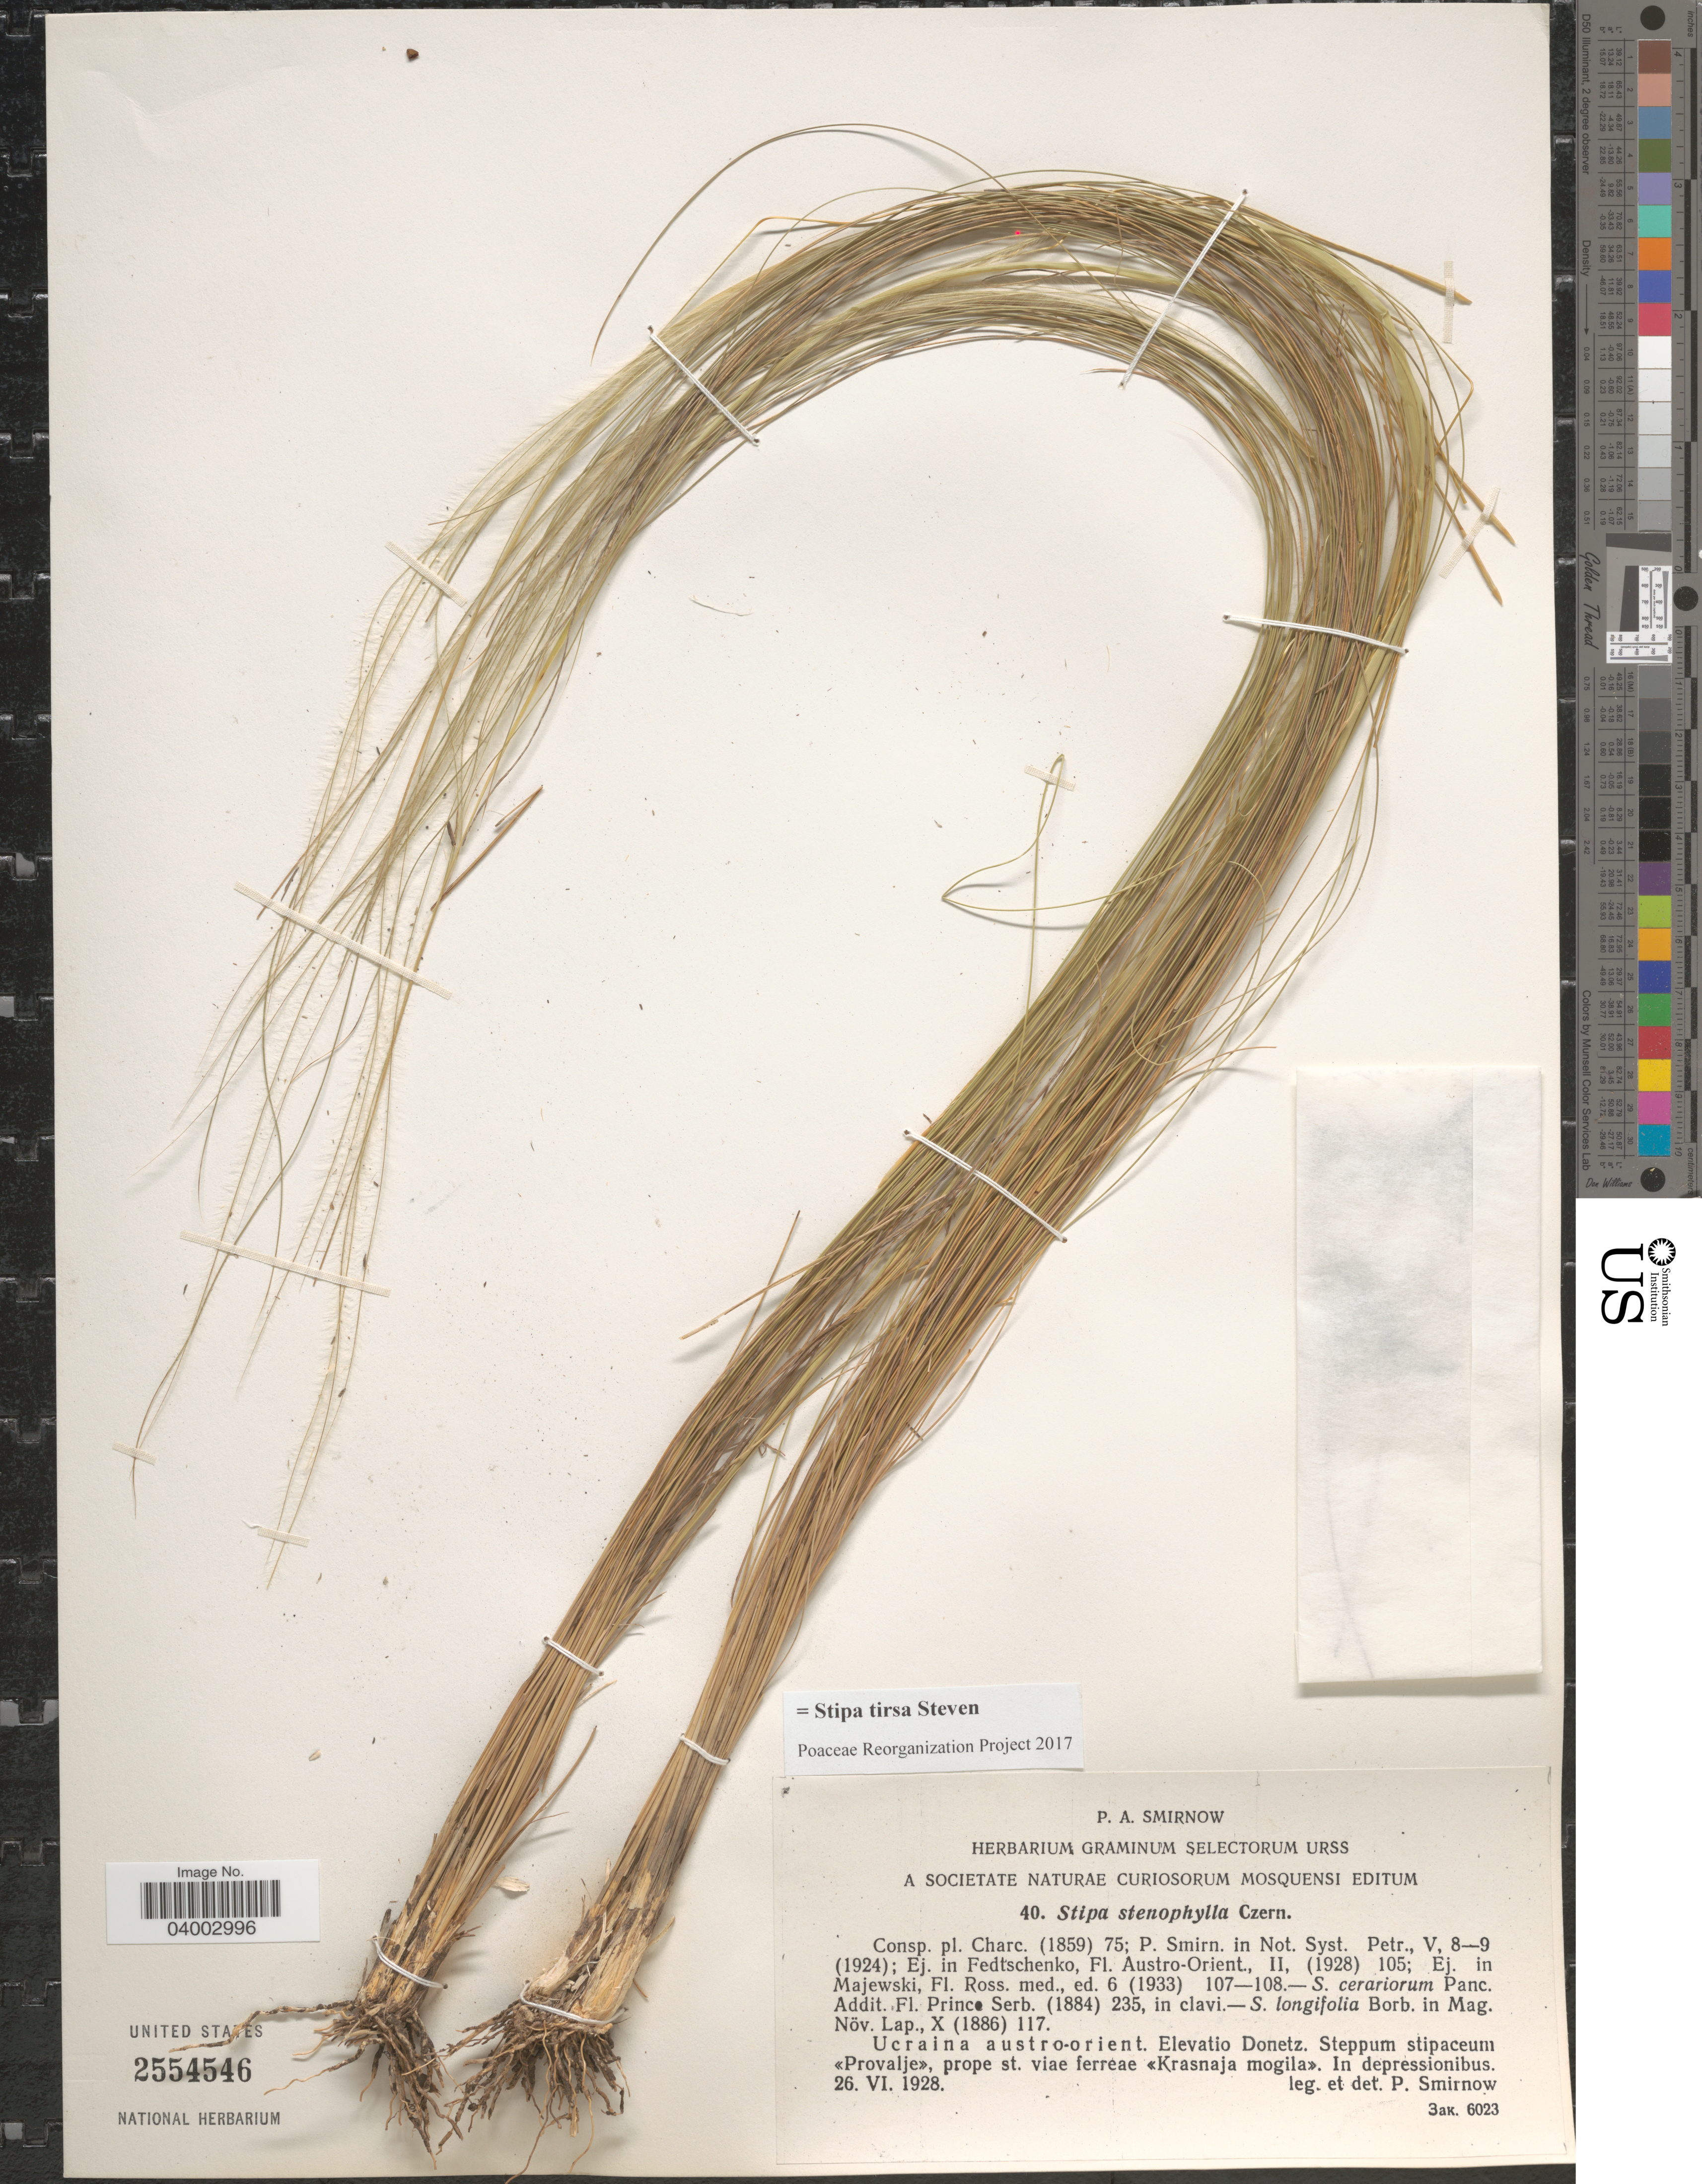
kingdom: Plantae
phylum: Tracheophyta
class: Liliopsida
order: Poales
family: Poaceae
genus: Stipa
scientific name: Stipa tirsa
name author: Steven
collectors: P. Smirnov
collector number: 40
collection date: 1928-06-26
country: Ukraine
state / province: Donets'k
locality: Ucraina austro-orient. Elevatio Donetz. Steppum stipaceum «Provalje», prope st. viae ferreae «Krasnaja mogila».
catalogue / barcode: US 2554546